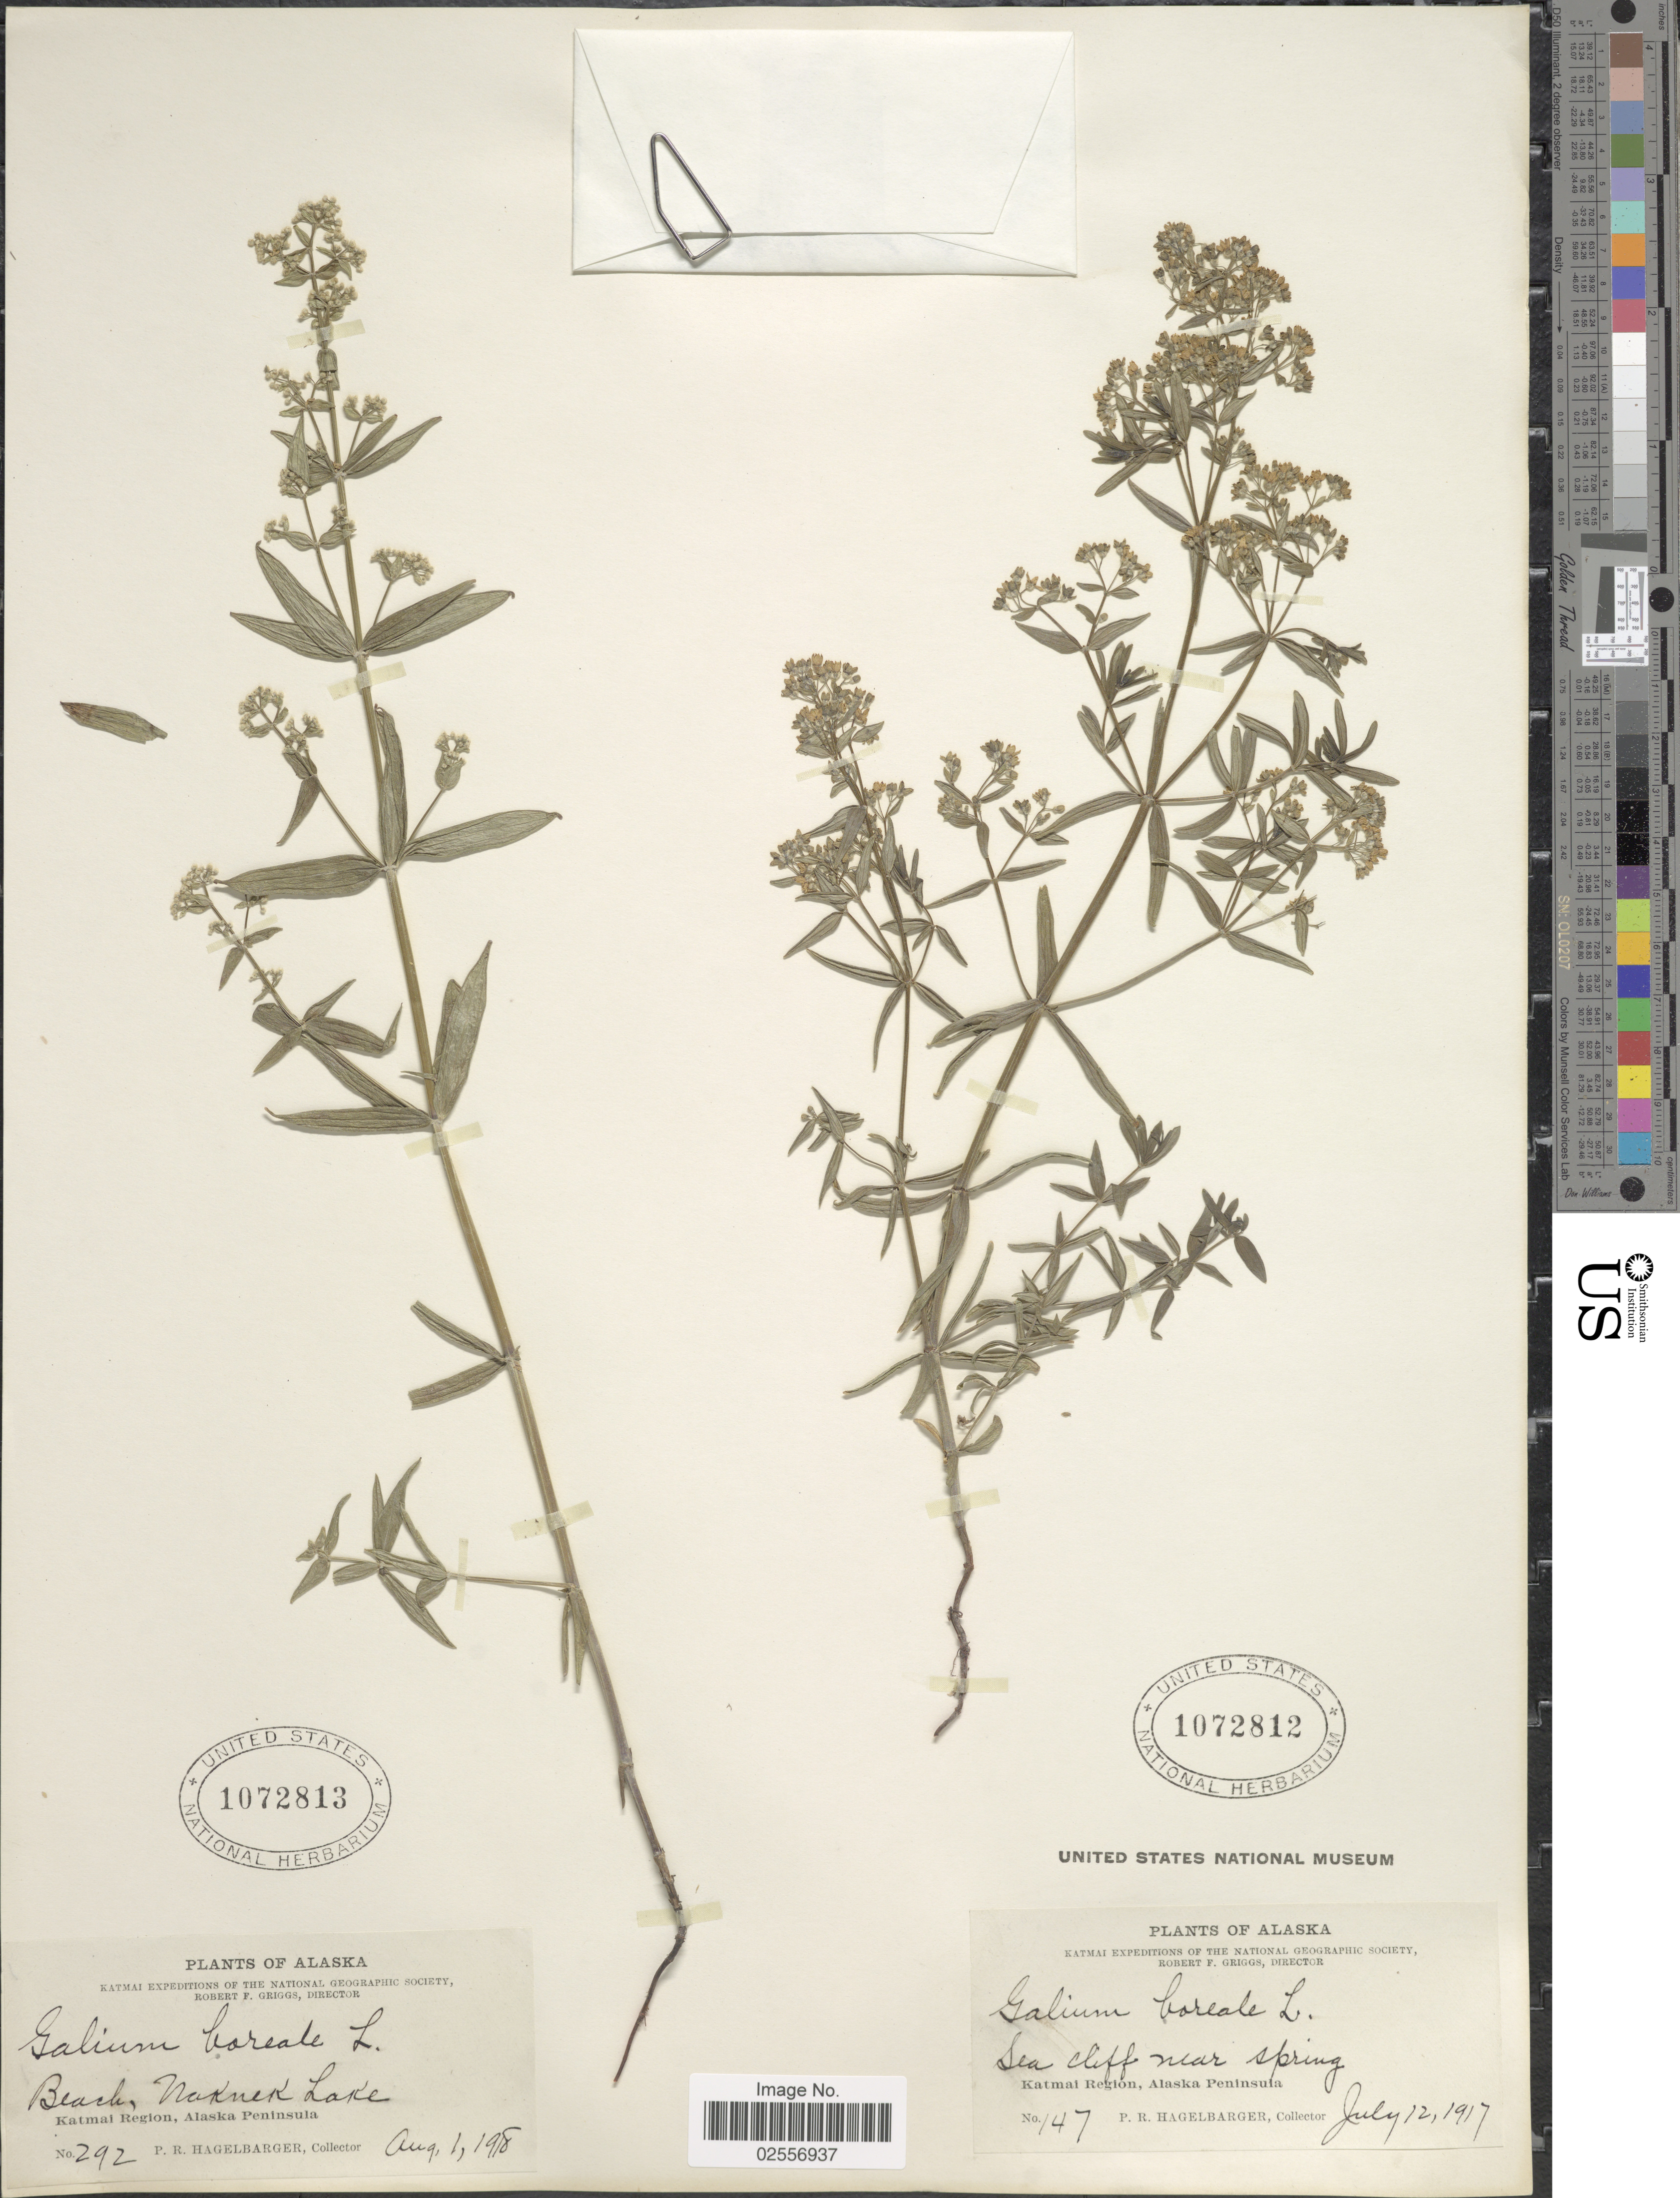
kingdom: Plantae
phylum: Tracheophyta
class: Magnoliopsida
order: Gentianales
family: Rubiaceae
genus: Galium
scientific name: Galium boreale L.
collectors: P. Hagelbarger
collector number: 292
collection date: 1918-08-01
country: United States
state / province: Alaska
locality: Katmai, Naknek Lake, Katmai Region, Alaska Peninsula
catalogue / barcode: US 1072813